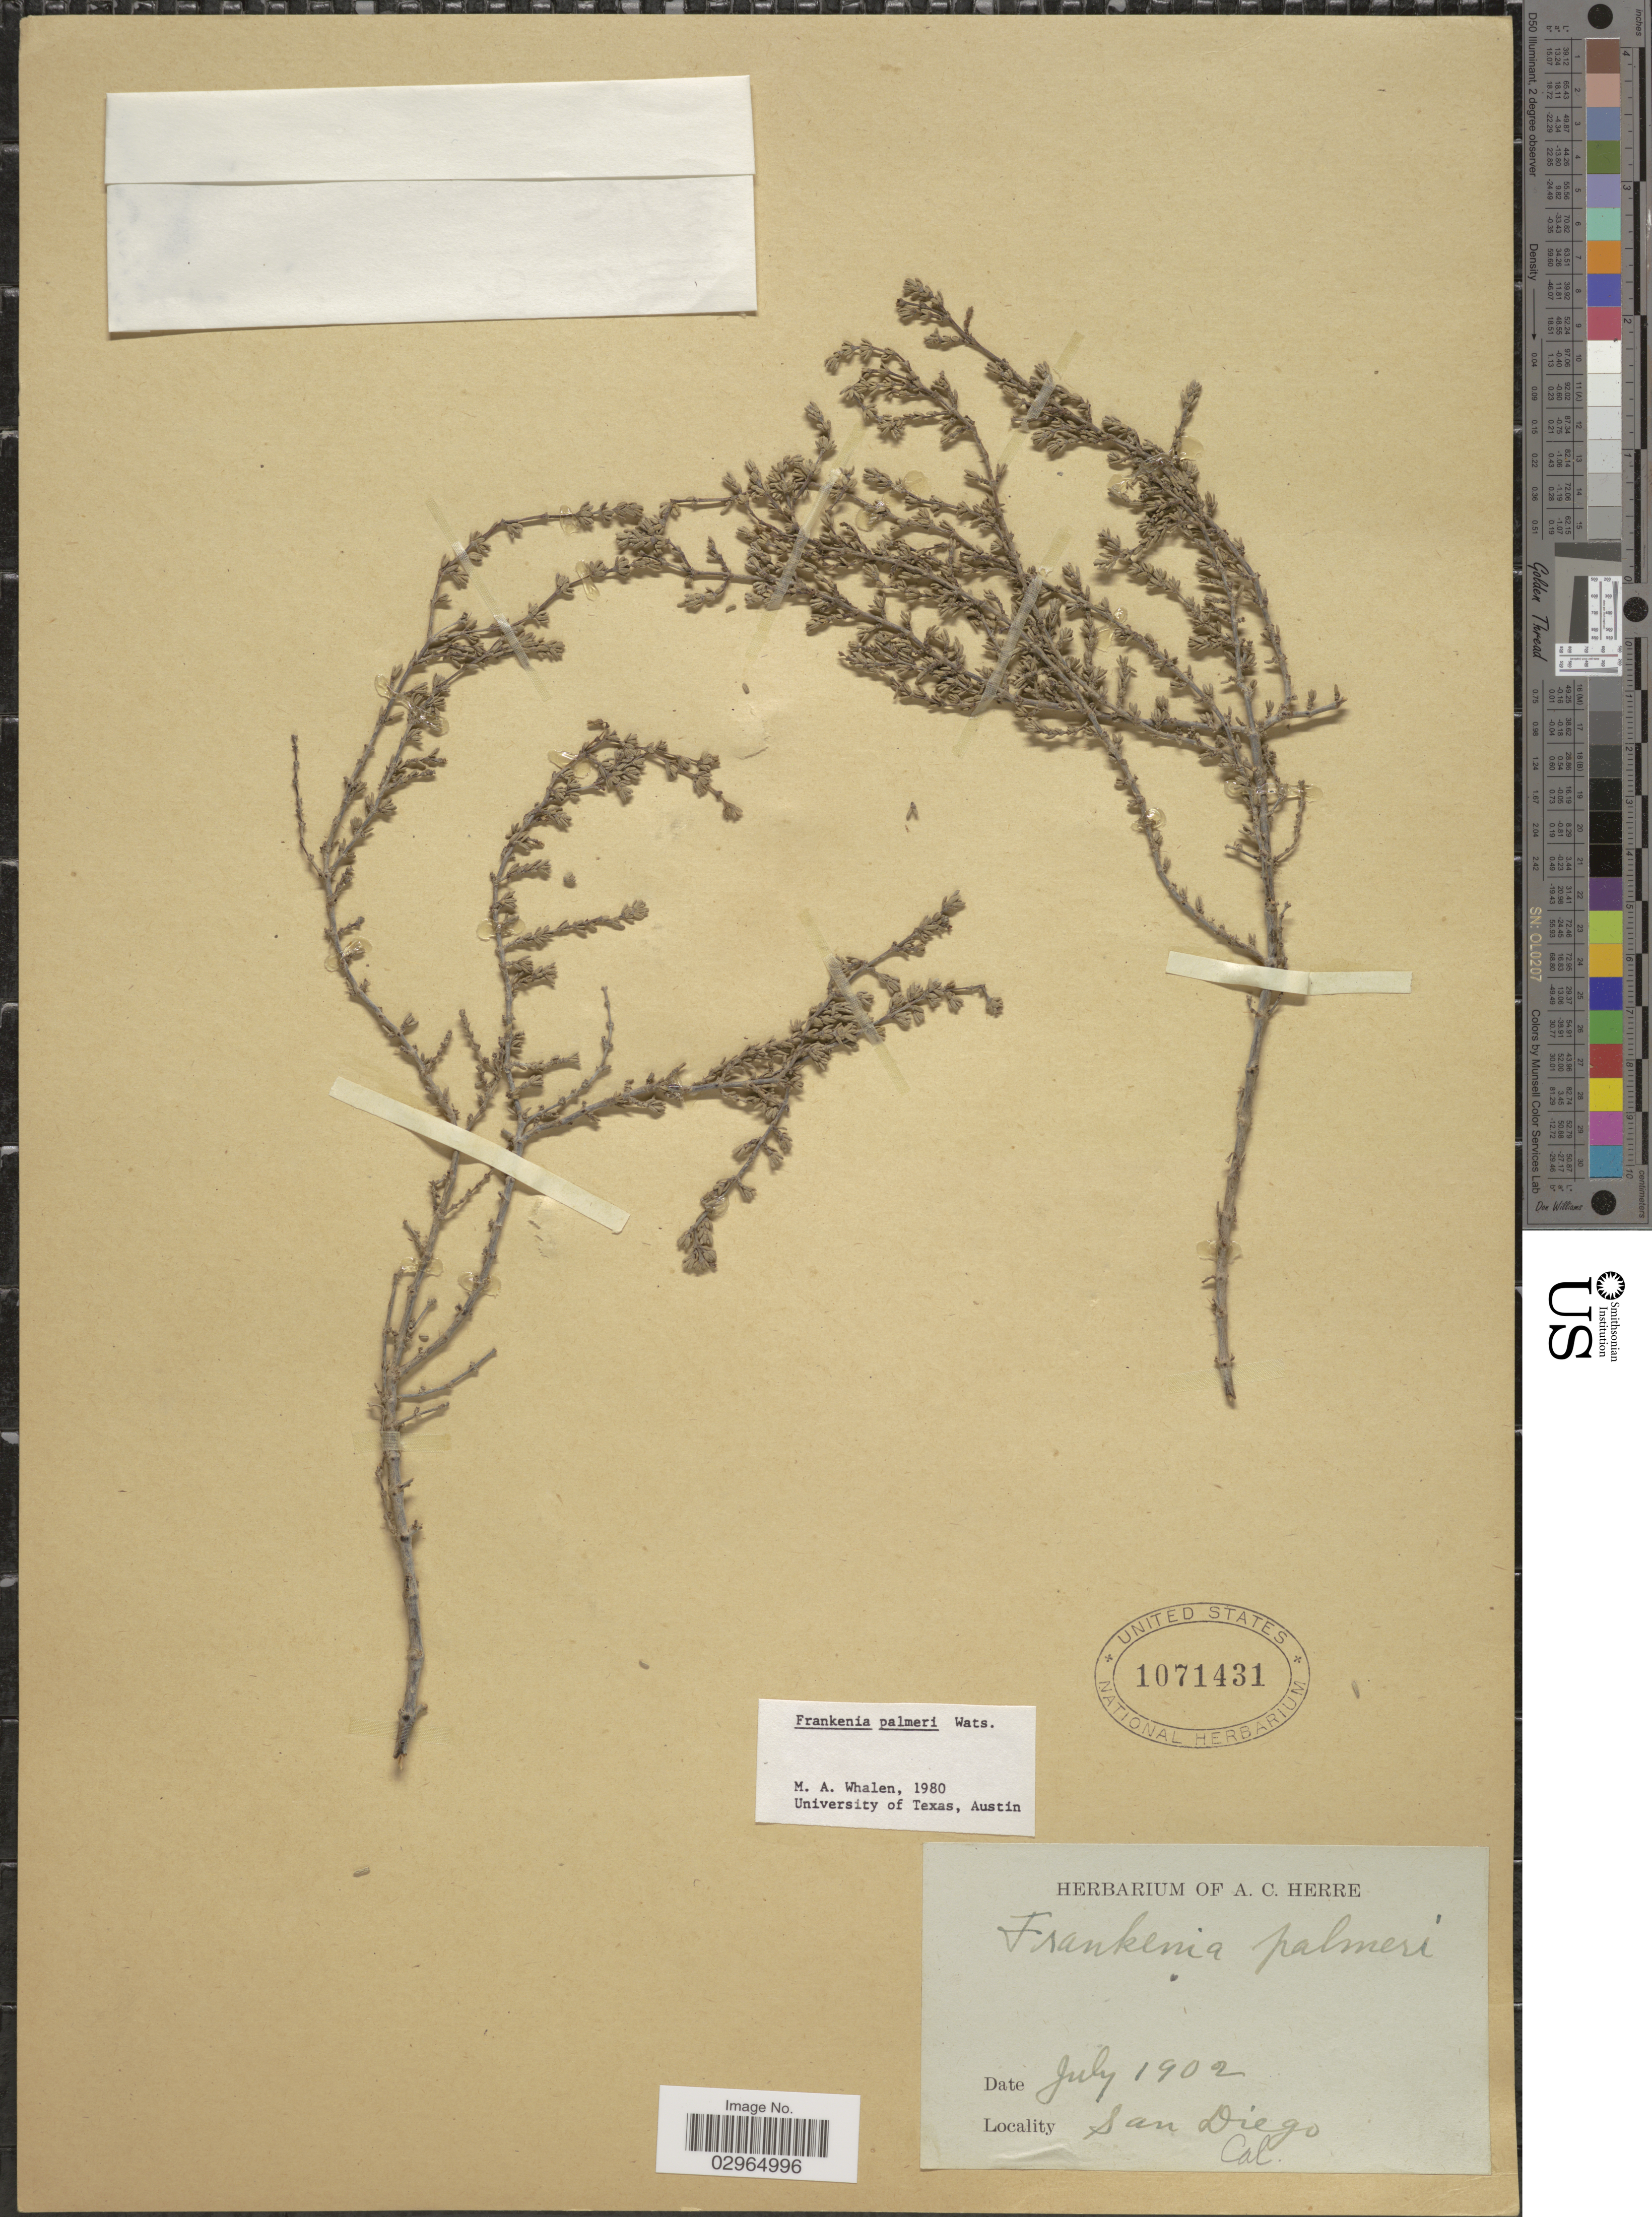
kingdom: Plantae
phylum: Tracheophyta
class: Magnoliopsida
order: Caryophyllales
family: Frankeniaceae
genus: Frankenia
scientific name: Frankenia palmeri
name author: S. Watson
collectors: Ex herb. of A. C. Herre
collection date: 1902-07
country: United States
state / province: California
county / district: San Diego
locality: San Diego.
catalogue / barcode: US 1071431